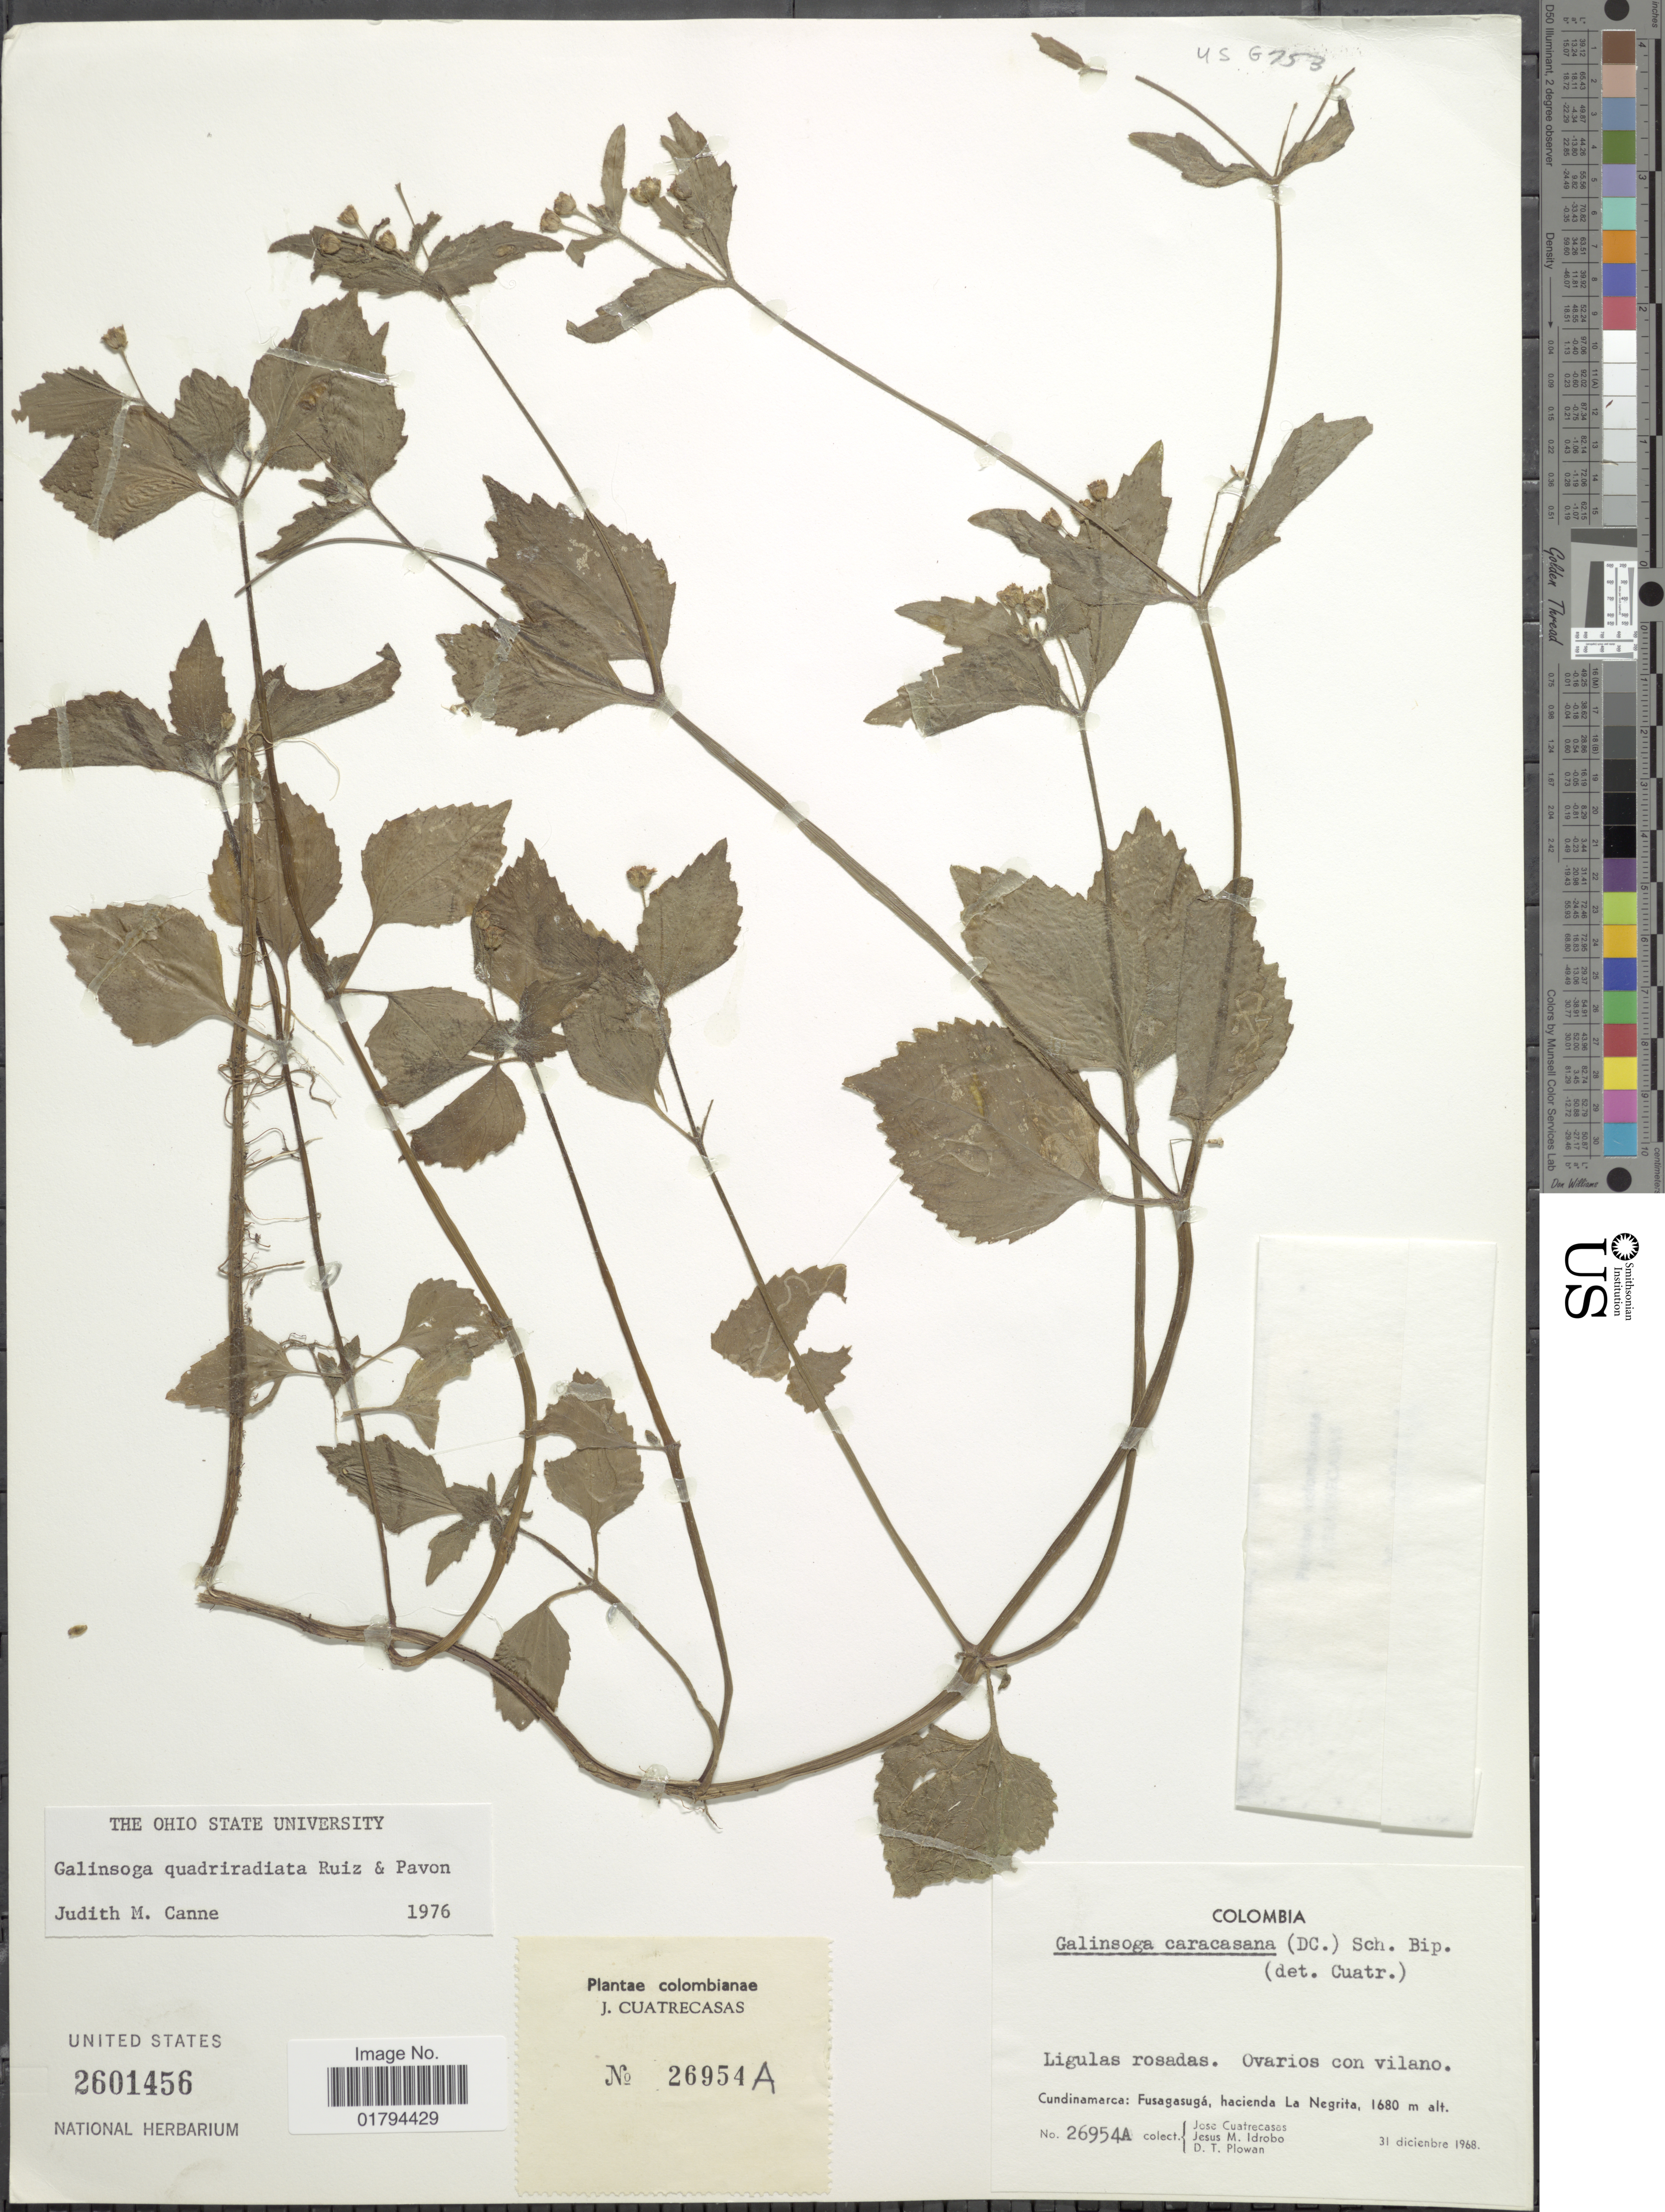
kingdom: Plantae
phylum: Tracheophyta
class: Magnoliopsida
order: Asterales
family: Asteraceae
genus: Galinsoga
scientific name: Galinsoga quadriradiata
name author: Ruiz & Pav.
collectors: J. Cuatrecasas, J. M. Idrobo & D. Plowan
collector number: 26954A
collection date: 1968-12-31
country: Colombia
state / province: Cundinamarca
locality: Ligulas rosadas, Fusagasuga, hacienda La Negrita.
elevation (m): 1680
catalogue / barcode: US 2601456